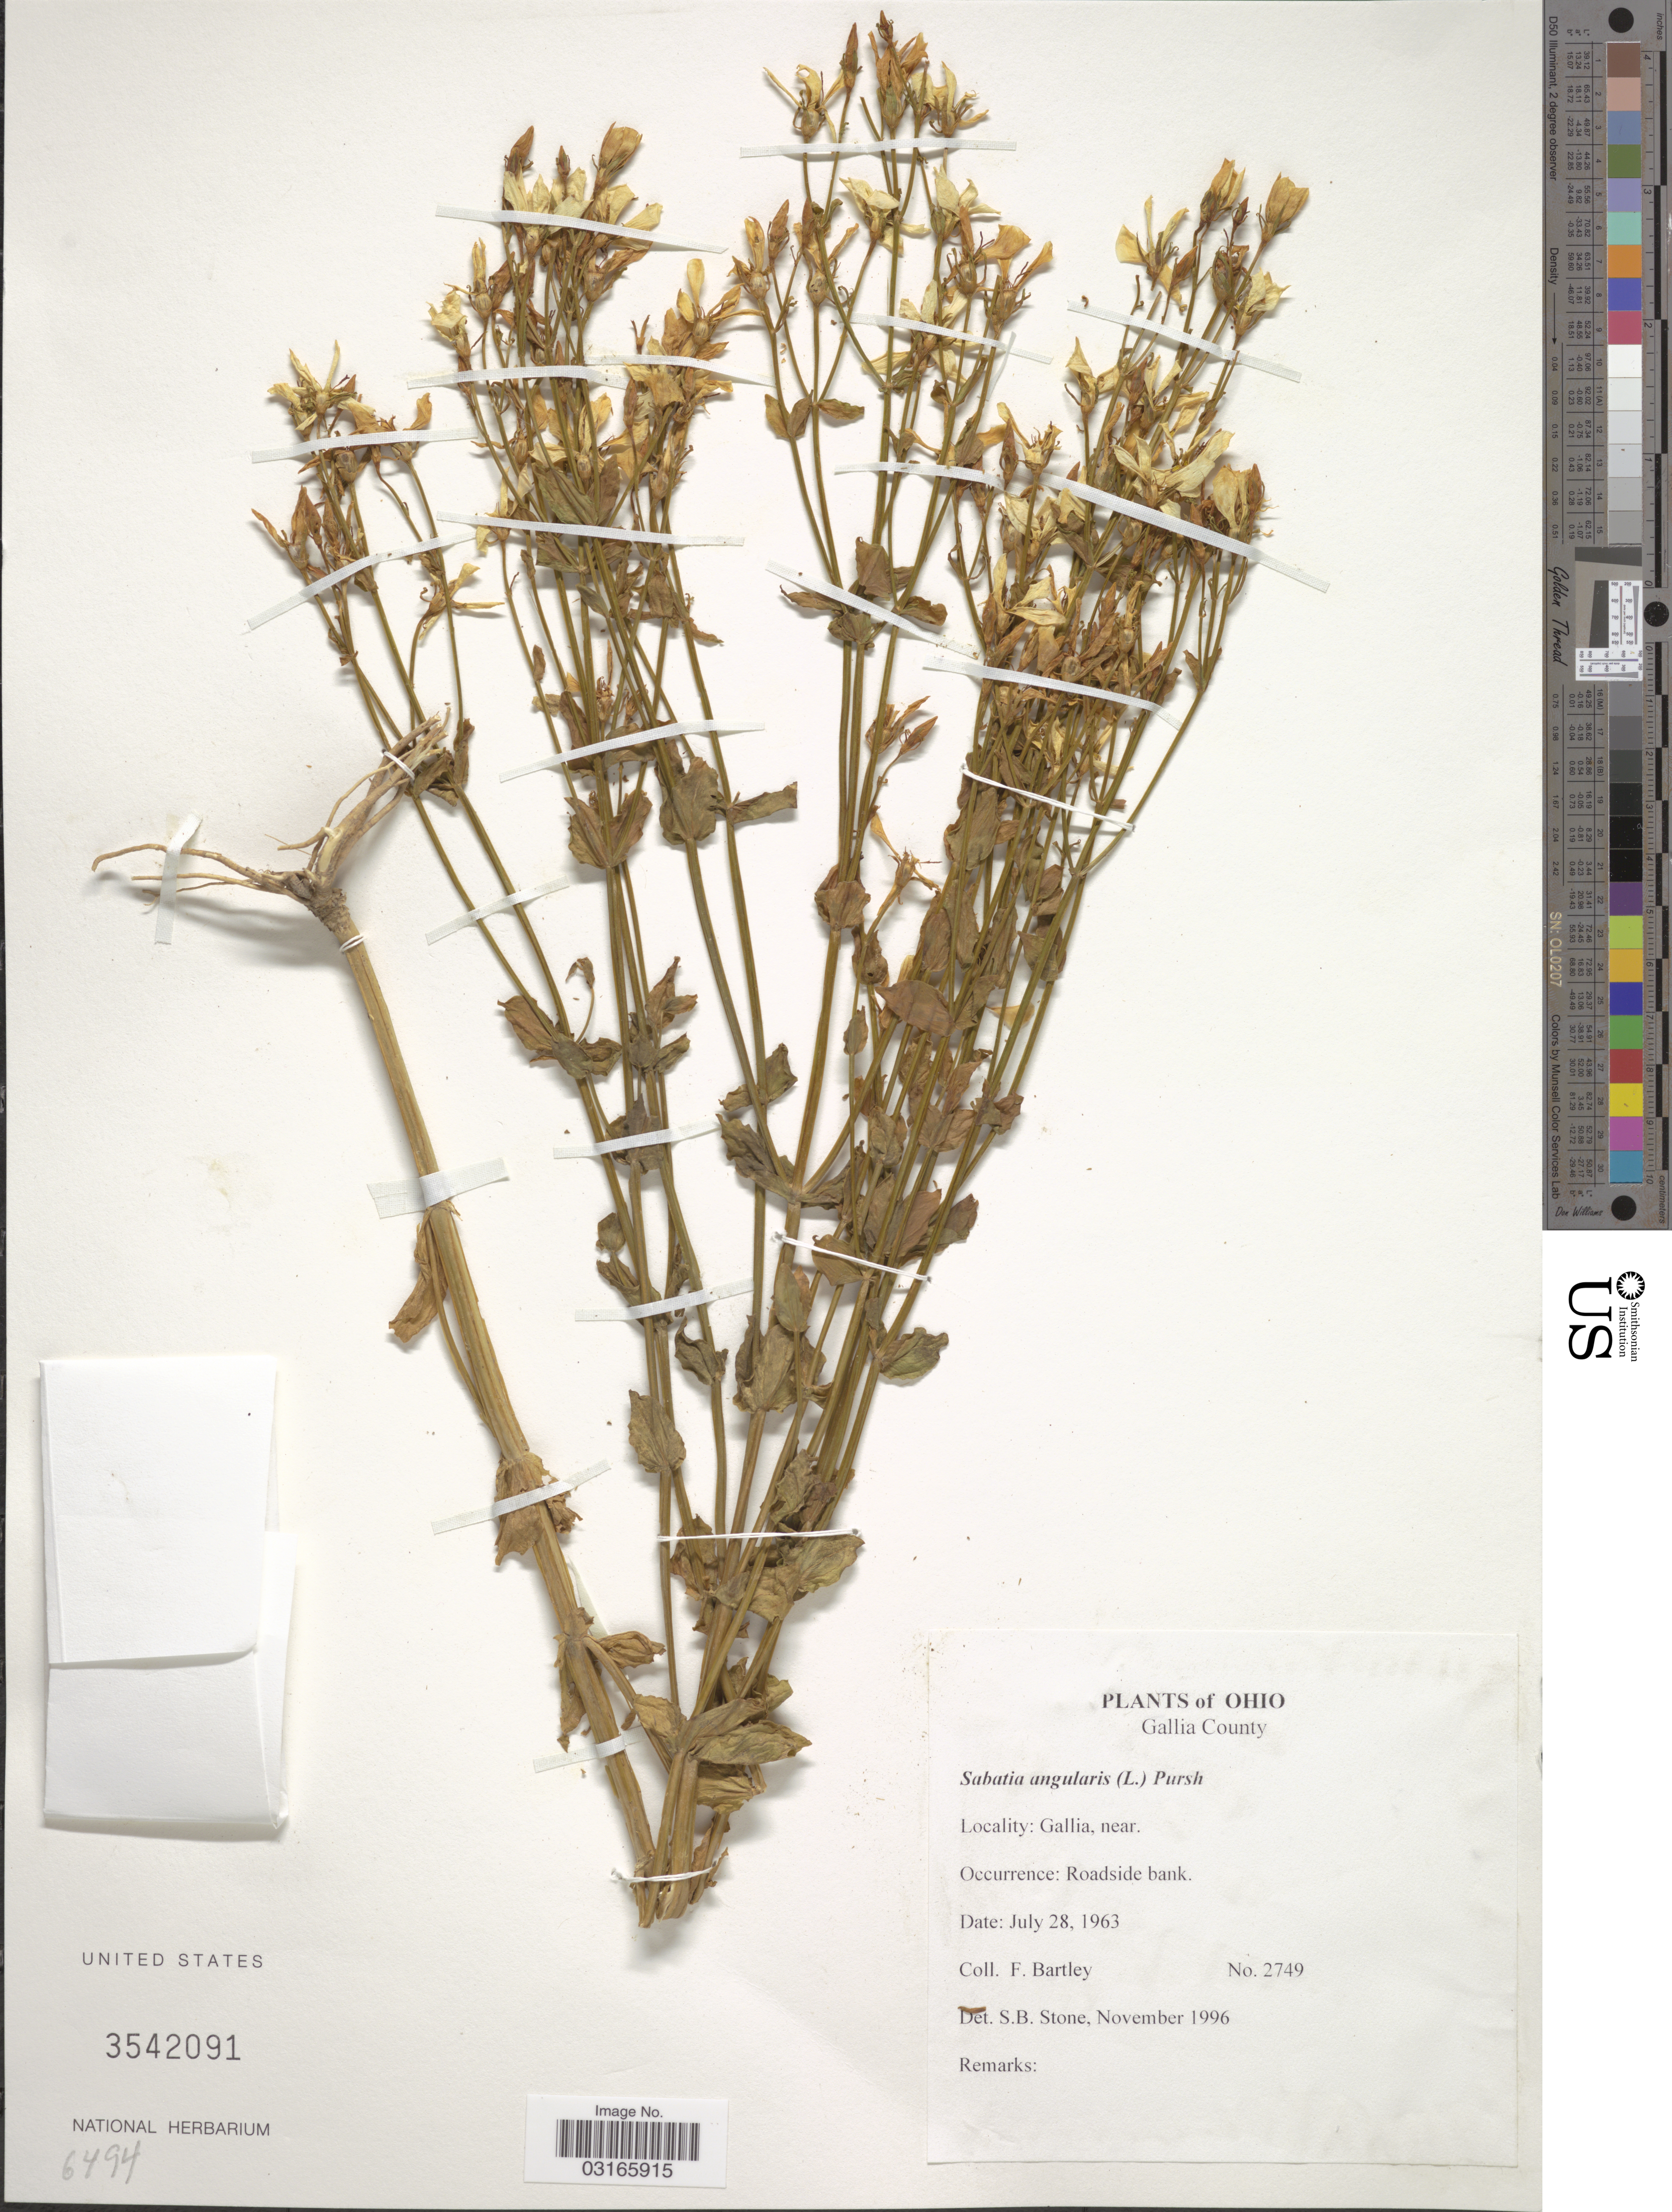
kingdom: Plantae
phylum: Tracheophyta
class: Magnoliopsida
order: Gentianales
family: Gentianaceae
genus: Sabatia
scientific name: Sabatia angularis (L.) Pursh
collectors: F. Bartley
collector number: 2749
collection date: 1963-07-28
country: United States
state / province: Ohio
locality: Gallia County, Gallia, near.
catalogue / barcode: US 3542091